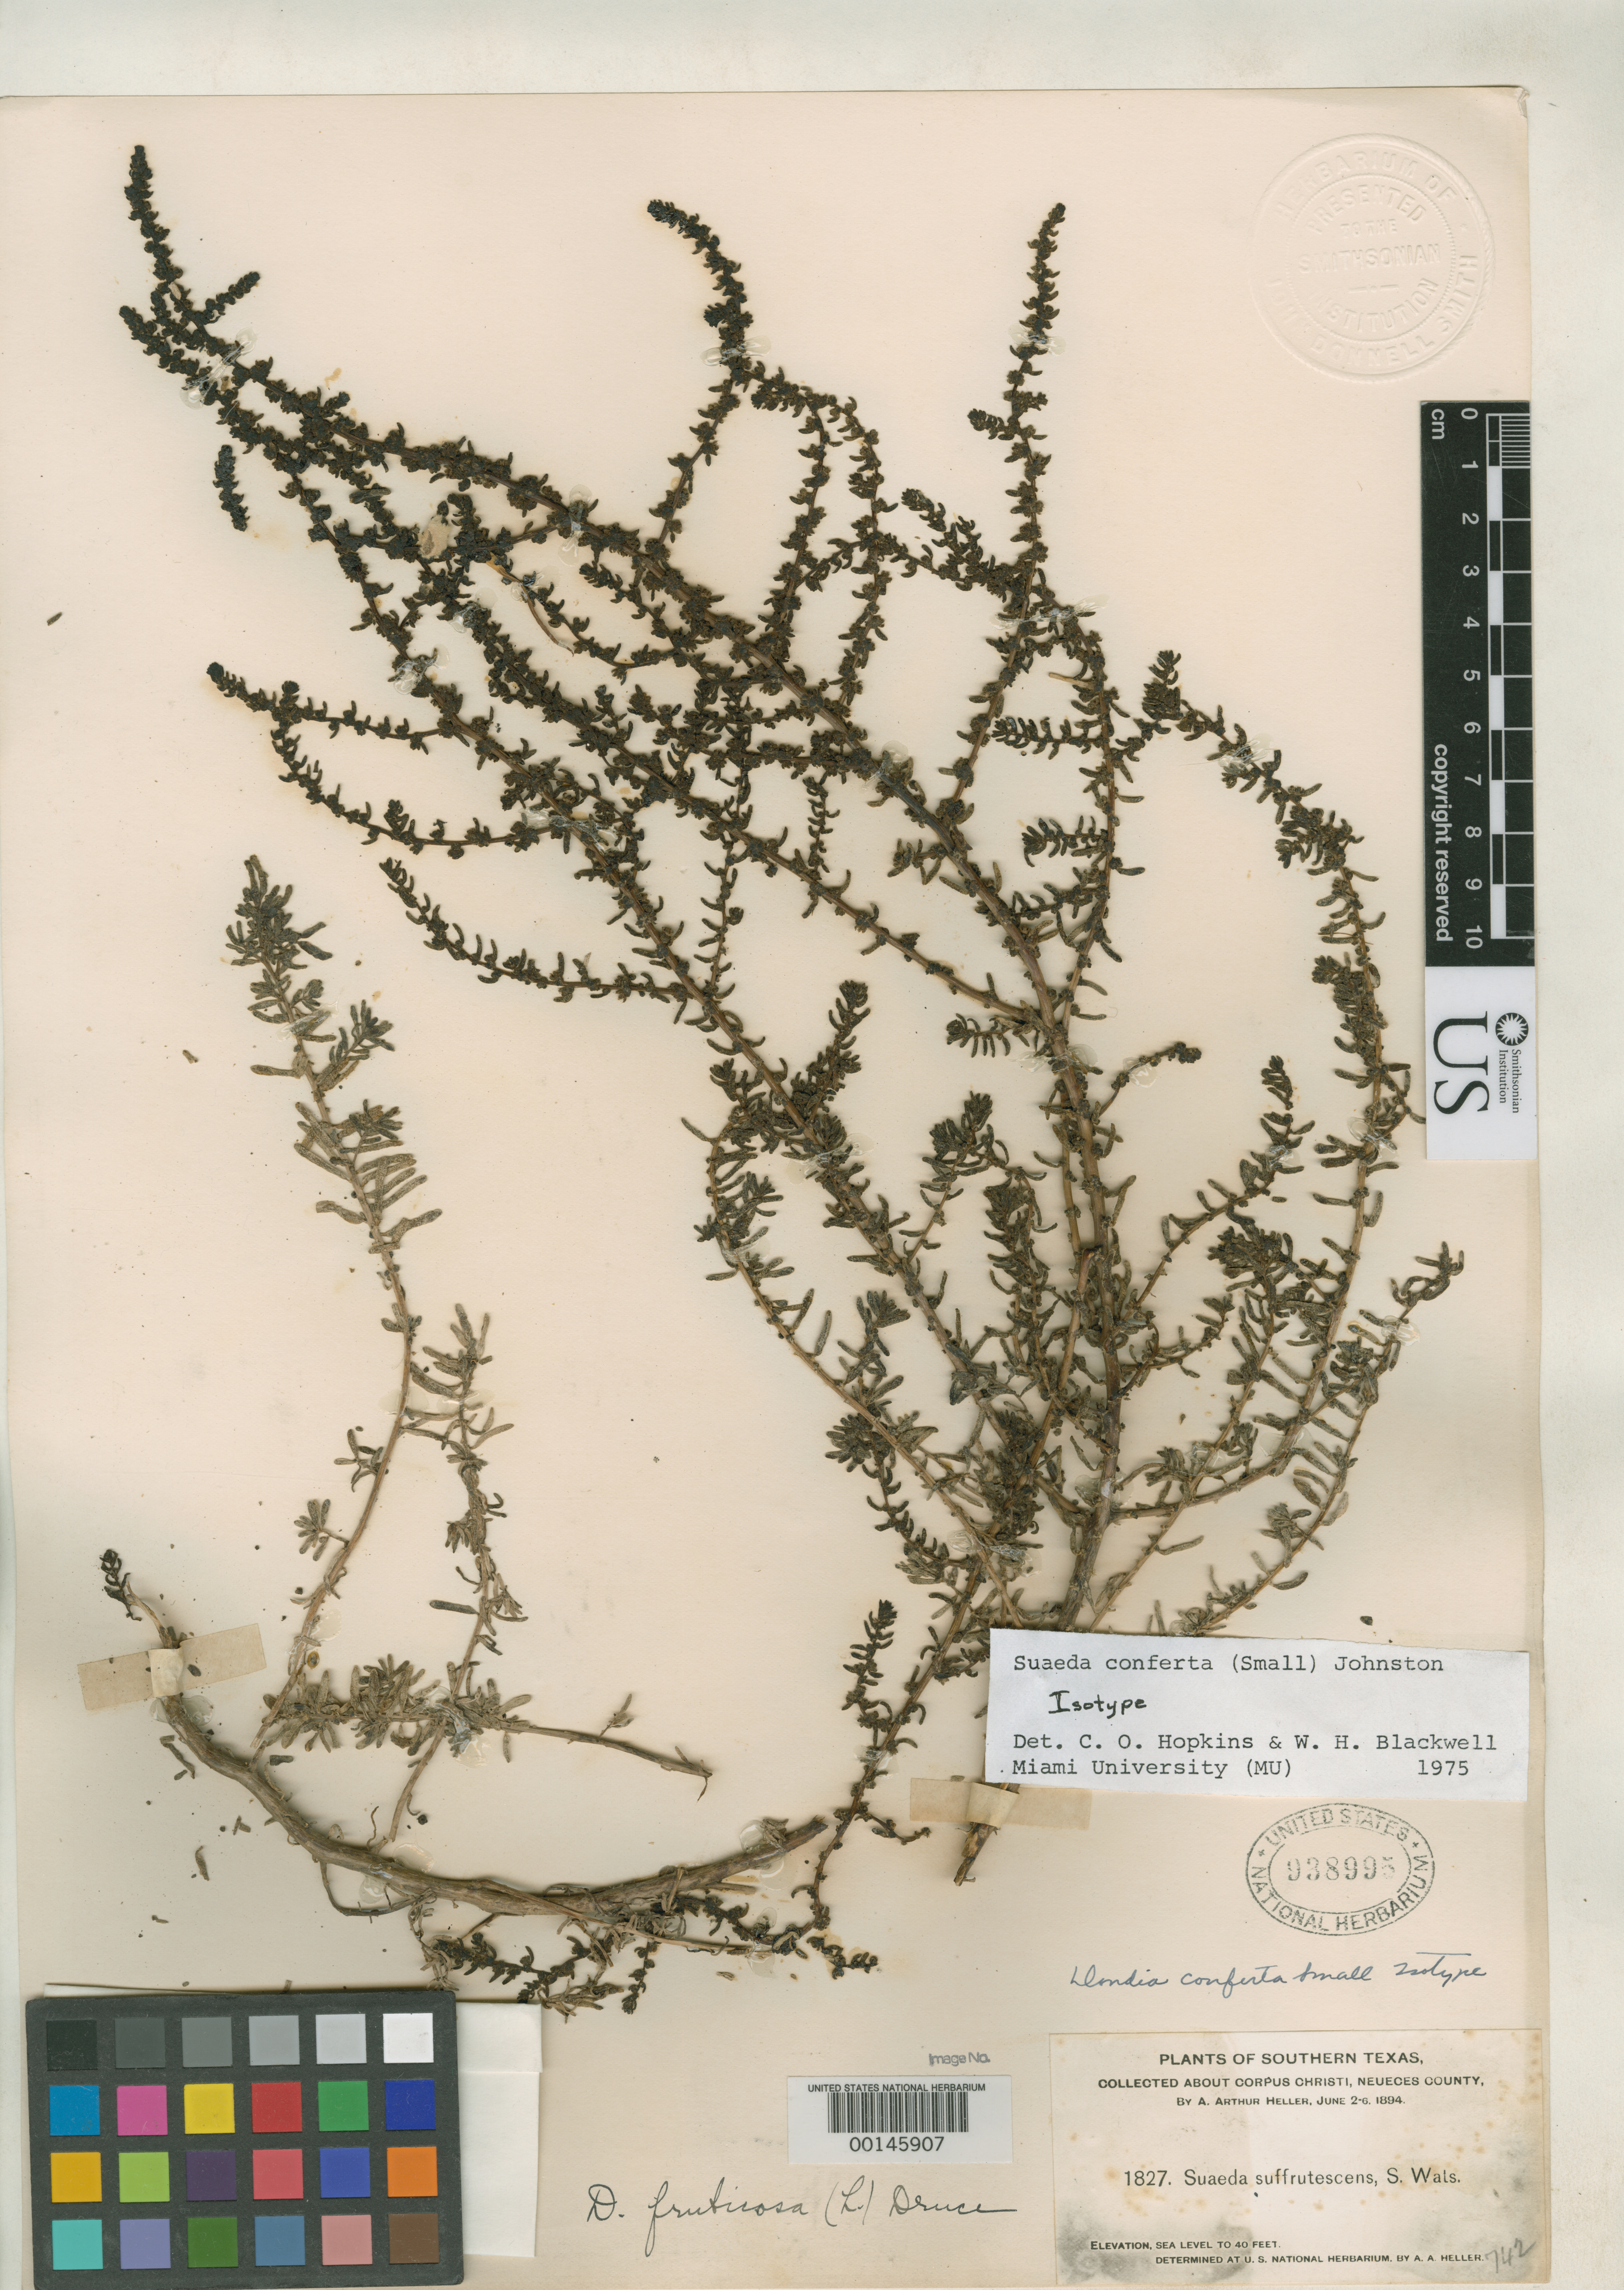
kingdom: Plantae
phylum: Tracheophyta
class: Magnoliopsida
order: Caryophyllales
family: Amaranthaceae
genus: Dondia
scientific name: Dondia conferta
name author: Small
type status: Isotype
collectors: A. A. Heller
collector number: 1827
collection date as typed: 02 Jun 1894 to 06 Jun 1894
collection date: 1894-06-02/1894-06-06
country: United States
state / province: Texas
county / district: Nueces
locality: Corpus Christi.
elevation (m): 12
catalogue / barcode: US 938995